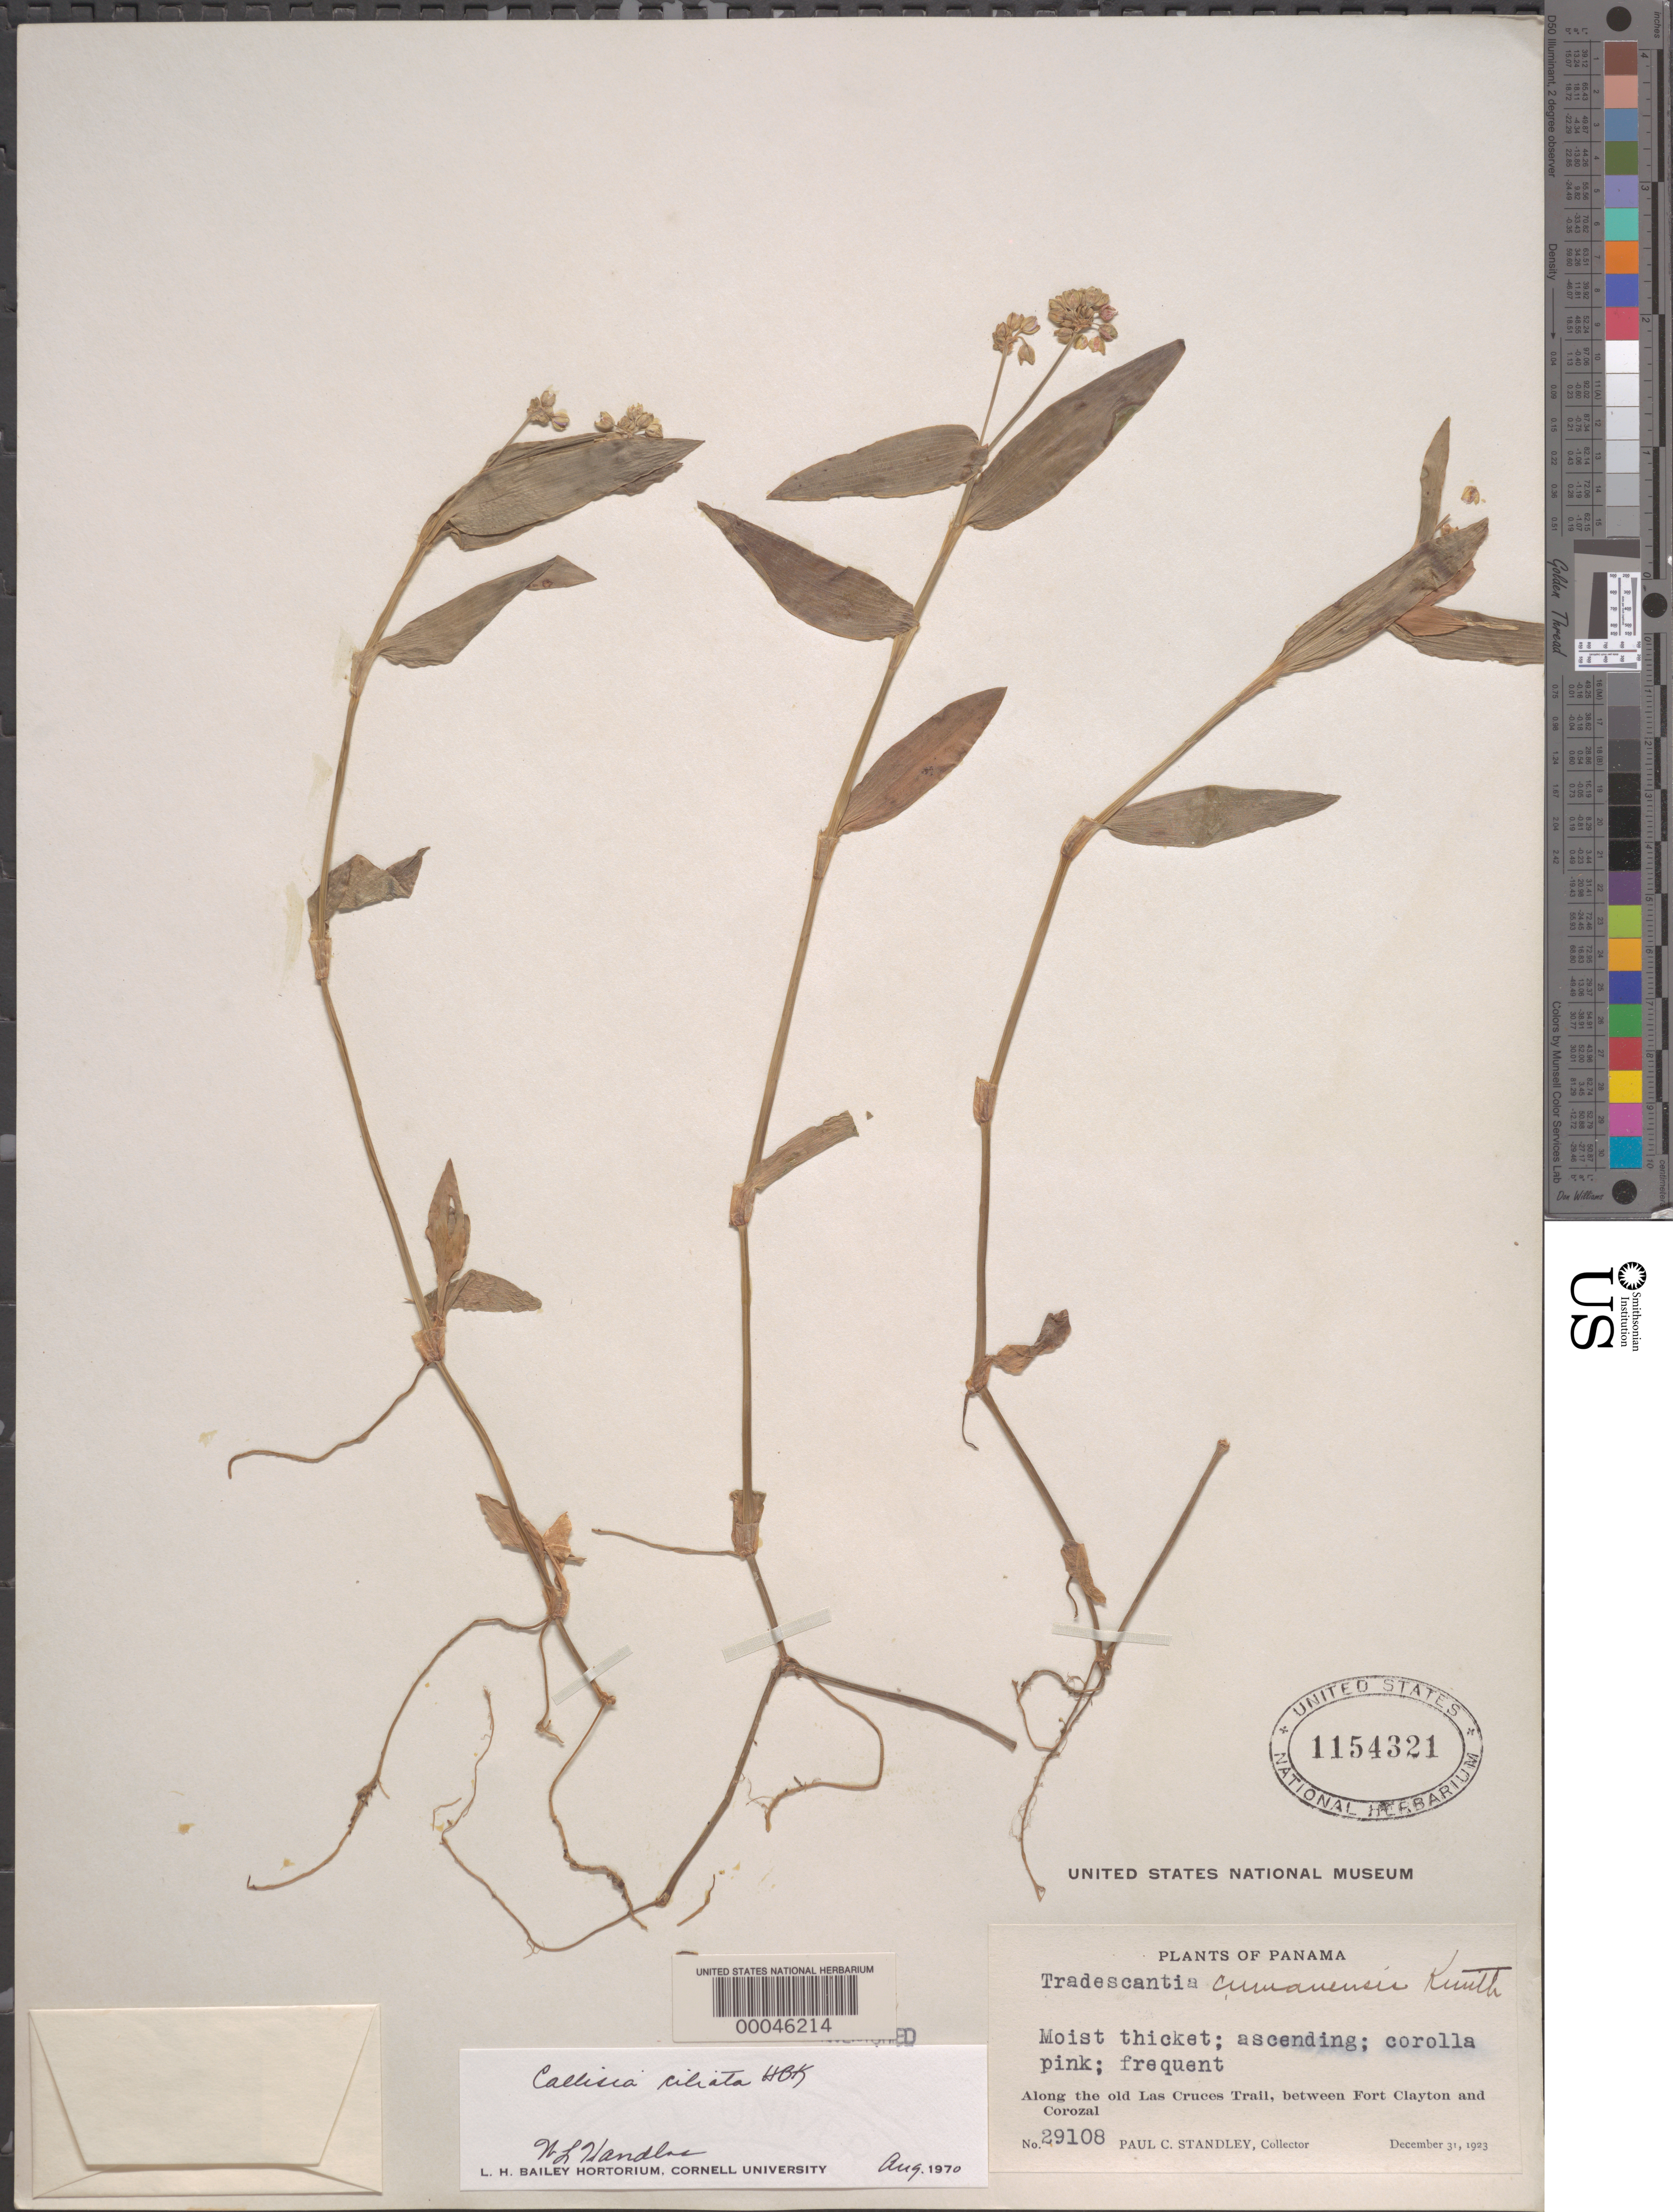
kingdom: Plantae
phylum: Tracheophyta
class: Liliopsida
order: Commelinales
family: Commelinaceae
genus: Callisia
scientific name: Callisia ciliata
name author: Kunth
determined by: Handlos, W. L.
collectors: P. C. Standley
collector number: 29108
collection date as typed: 31 Dec 1923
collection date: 1923-12-31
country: Panama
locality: Between Fort Clayton and Corozal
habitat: Moist thicket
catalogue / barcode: US 1154321